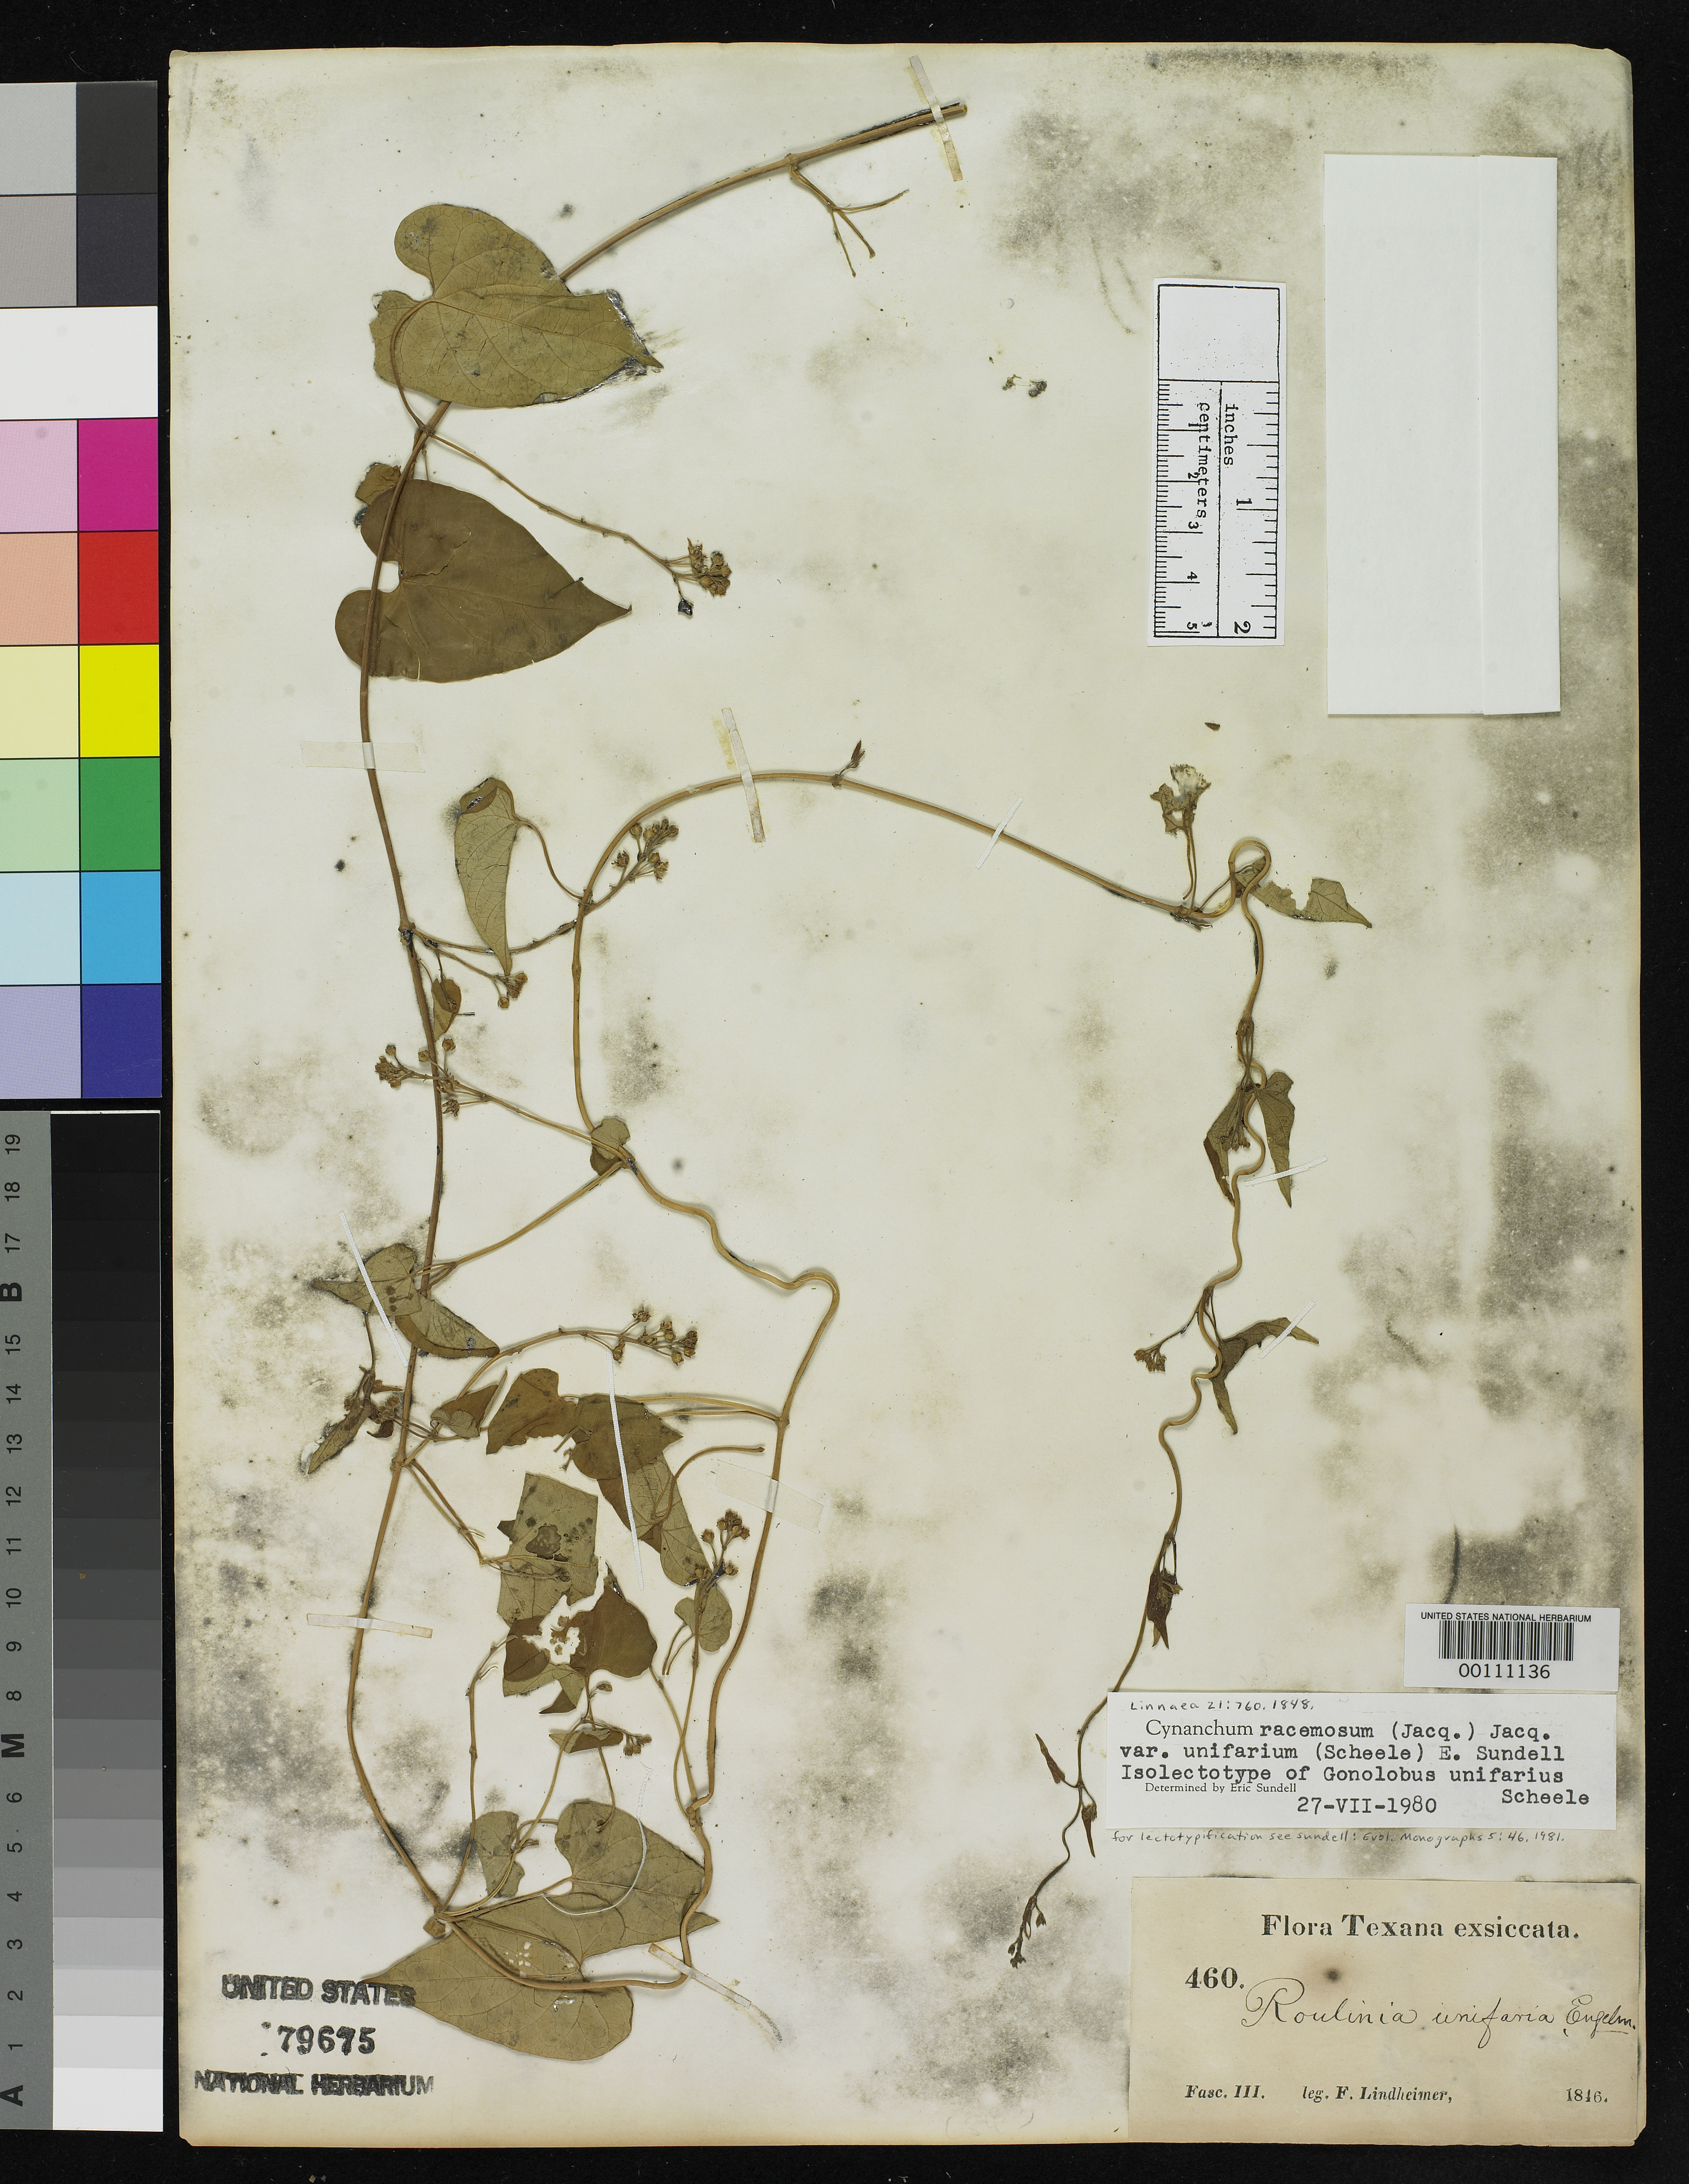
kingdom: Plantae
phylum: Tracheophyta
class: Magnoliopsida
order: Gentianales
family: Apocynaceae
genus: Gonolobus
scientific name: Gonolobus unifarius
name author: Scheele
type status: Isolectotype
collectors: F. J. Lindheimer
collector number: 460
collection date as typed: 1846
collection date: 1846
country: United States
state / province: Texas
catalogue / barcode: US 79675